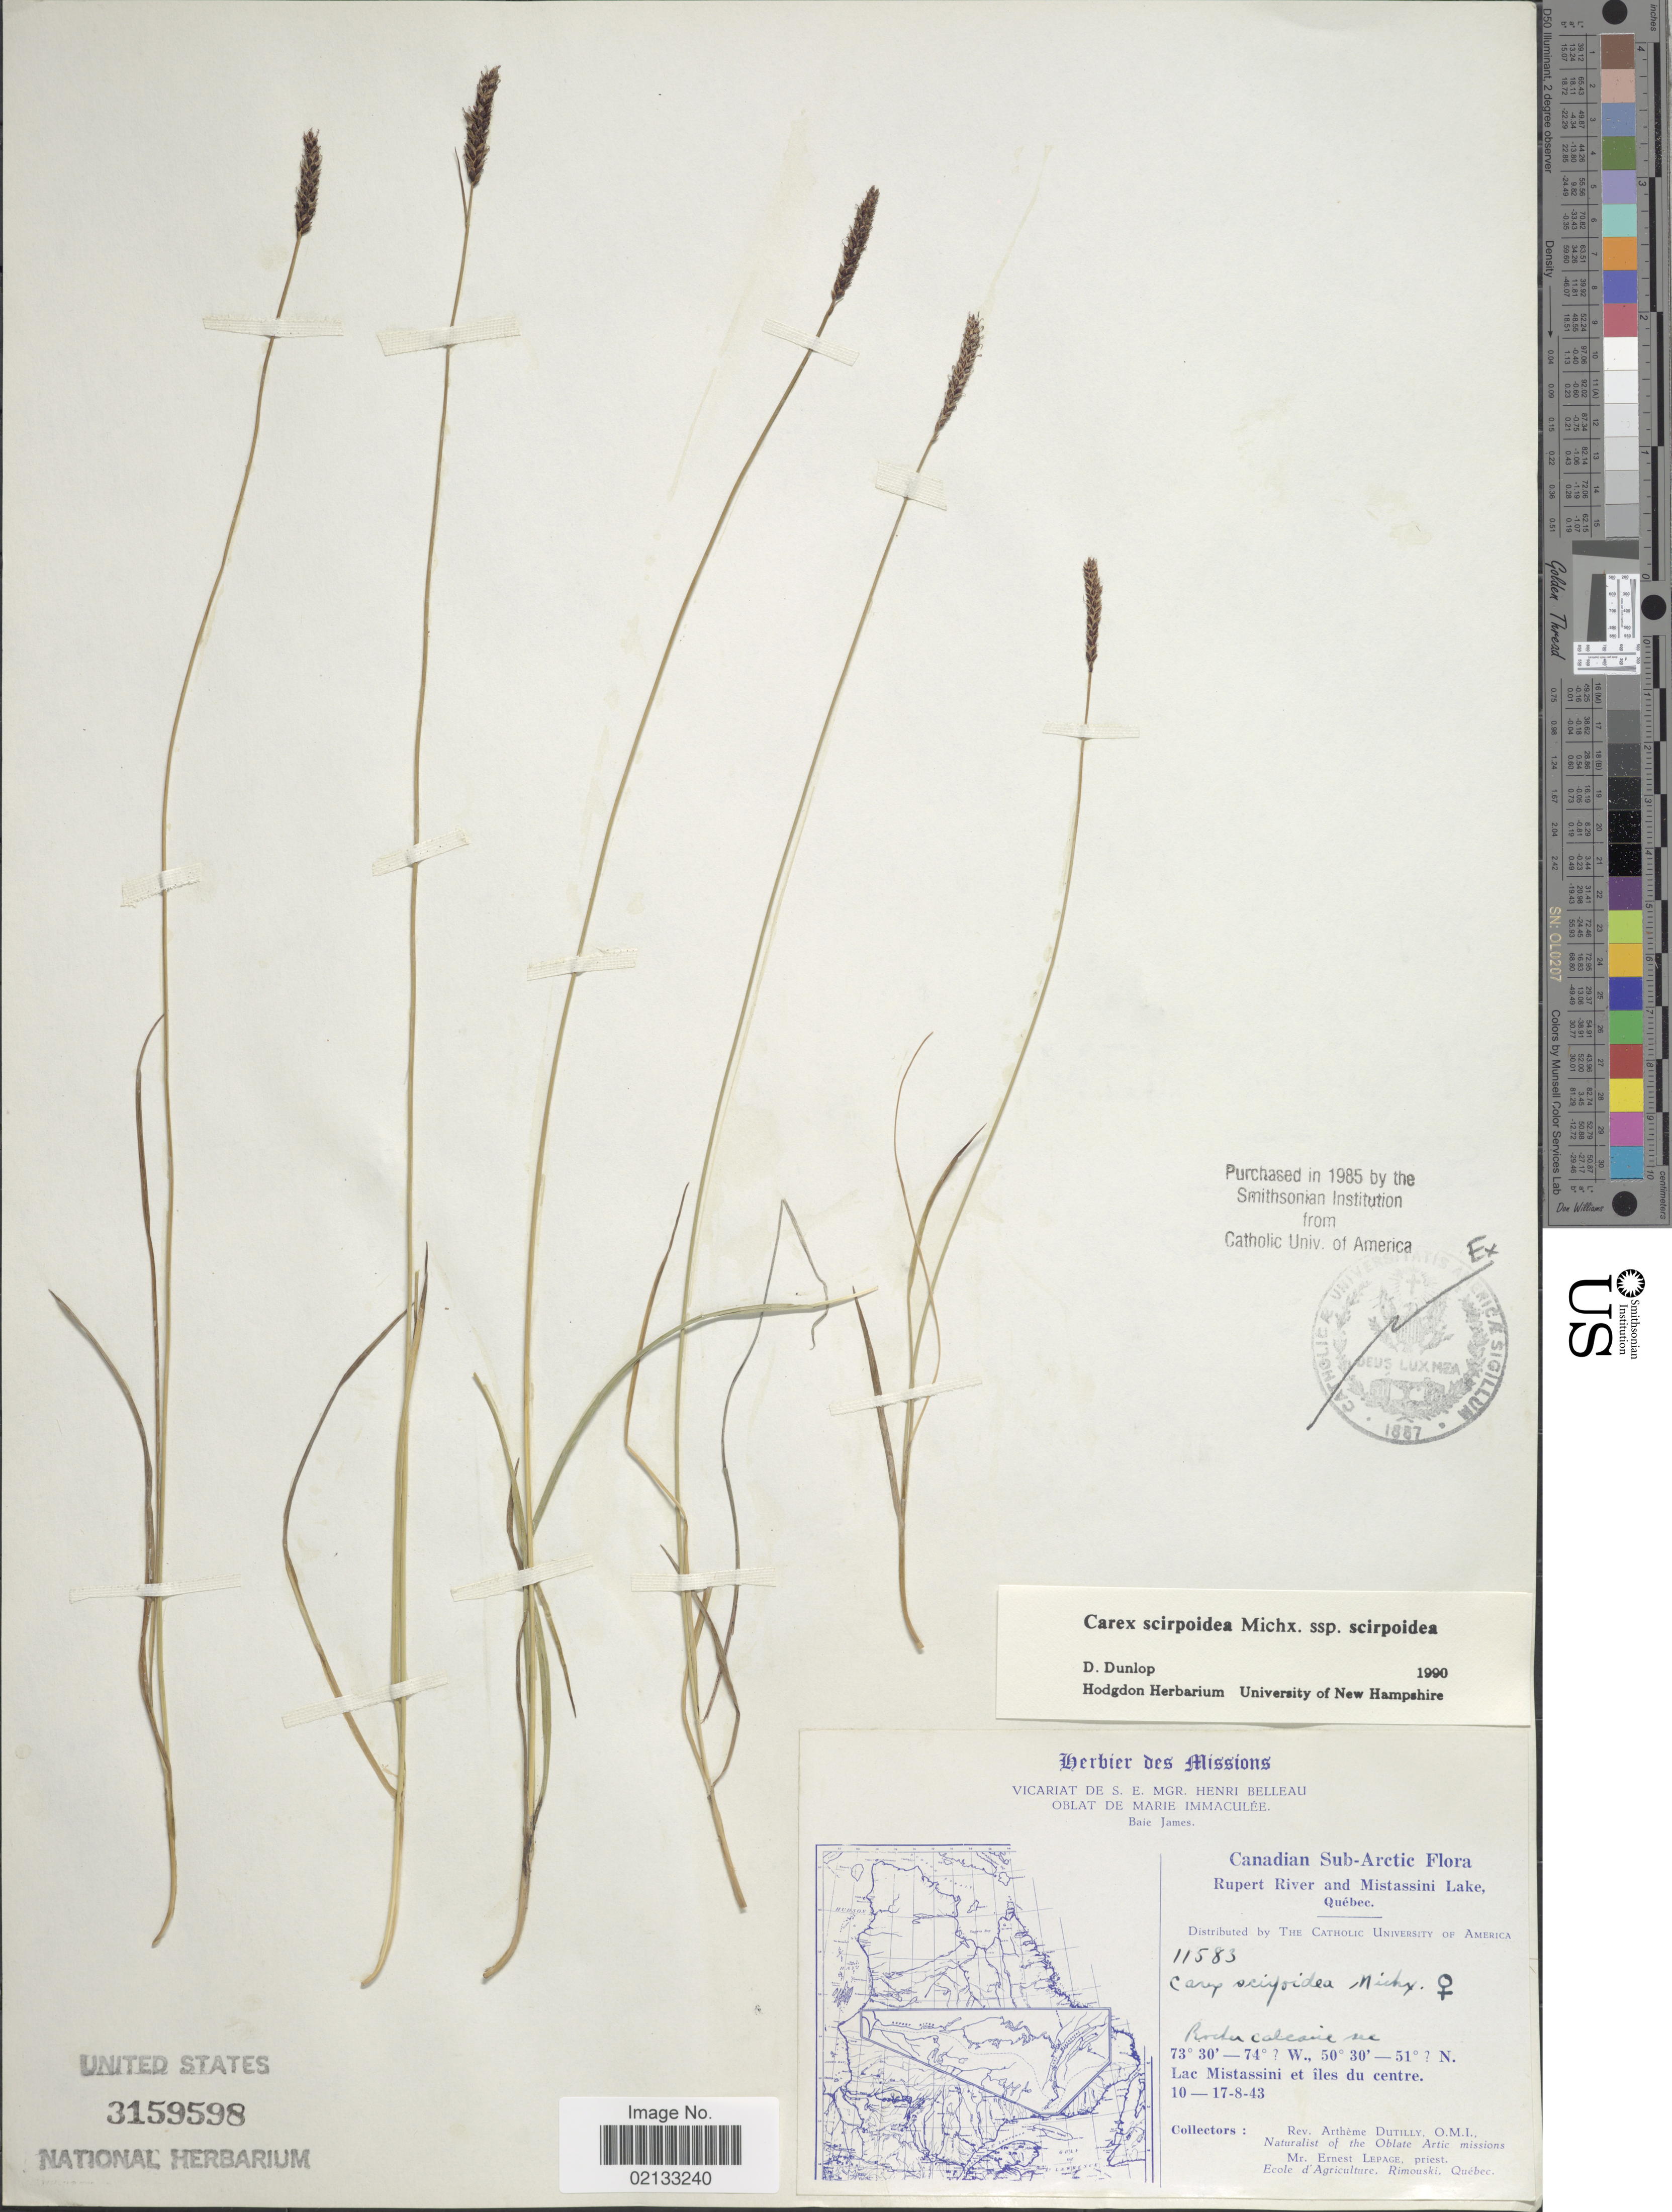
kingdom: Plantae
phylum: Tracheophyta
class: Liliopsida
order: Poales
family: Cyperaceae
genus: Carex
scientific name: Carex scirpoidea subsp. scirpoidea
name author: Michx.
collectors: A. Dutilly & E. Lepage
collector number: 11583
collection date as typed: Transcribed d/m/y: 10/8/43 to 17/8/43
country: Canada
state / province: Quebec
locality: Canadian Sub-Arctic, Rupert River and Mistassina Lake, Lac Mistassini et îles du centre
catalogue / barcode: US 3159598